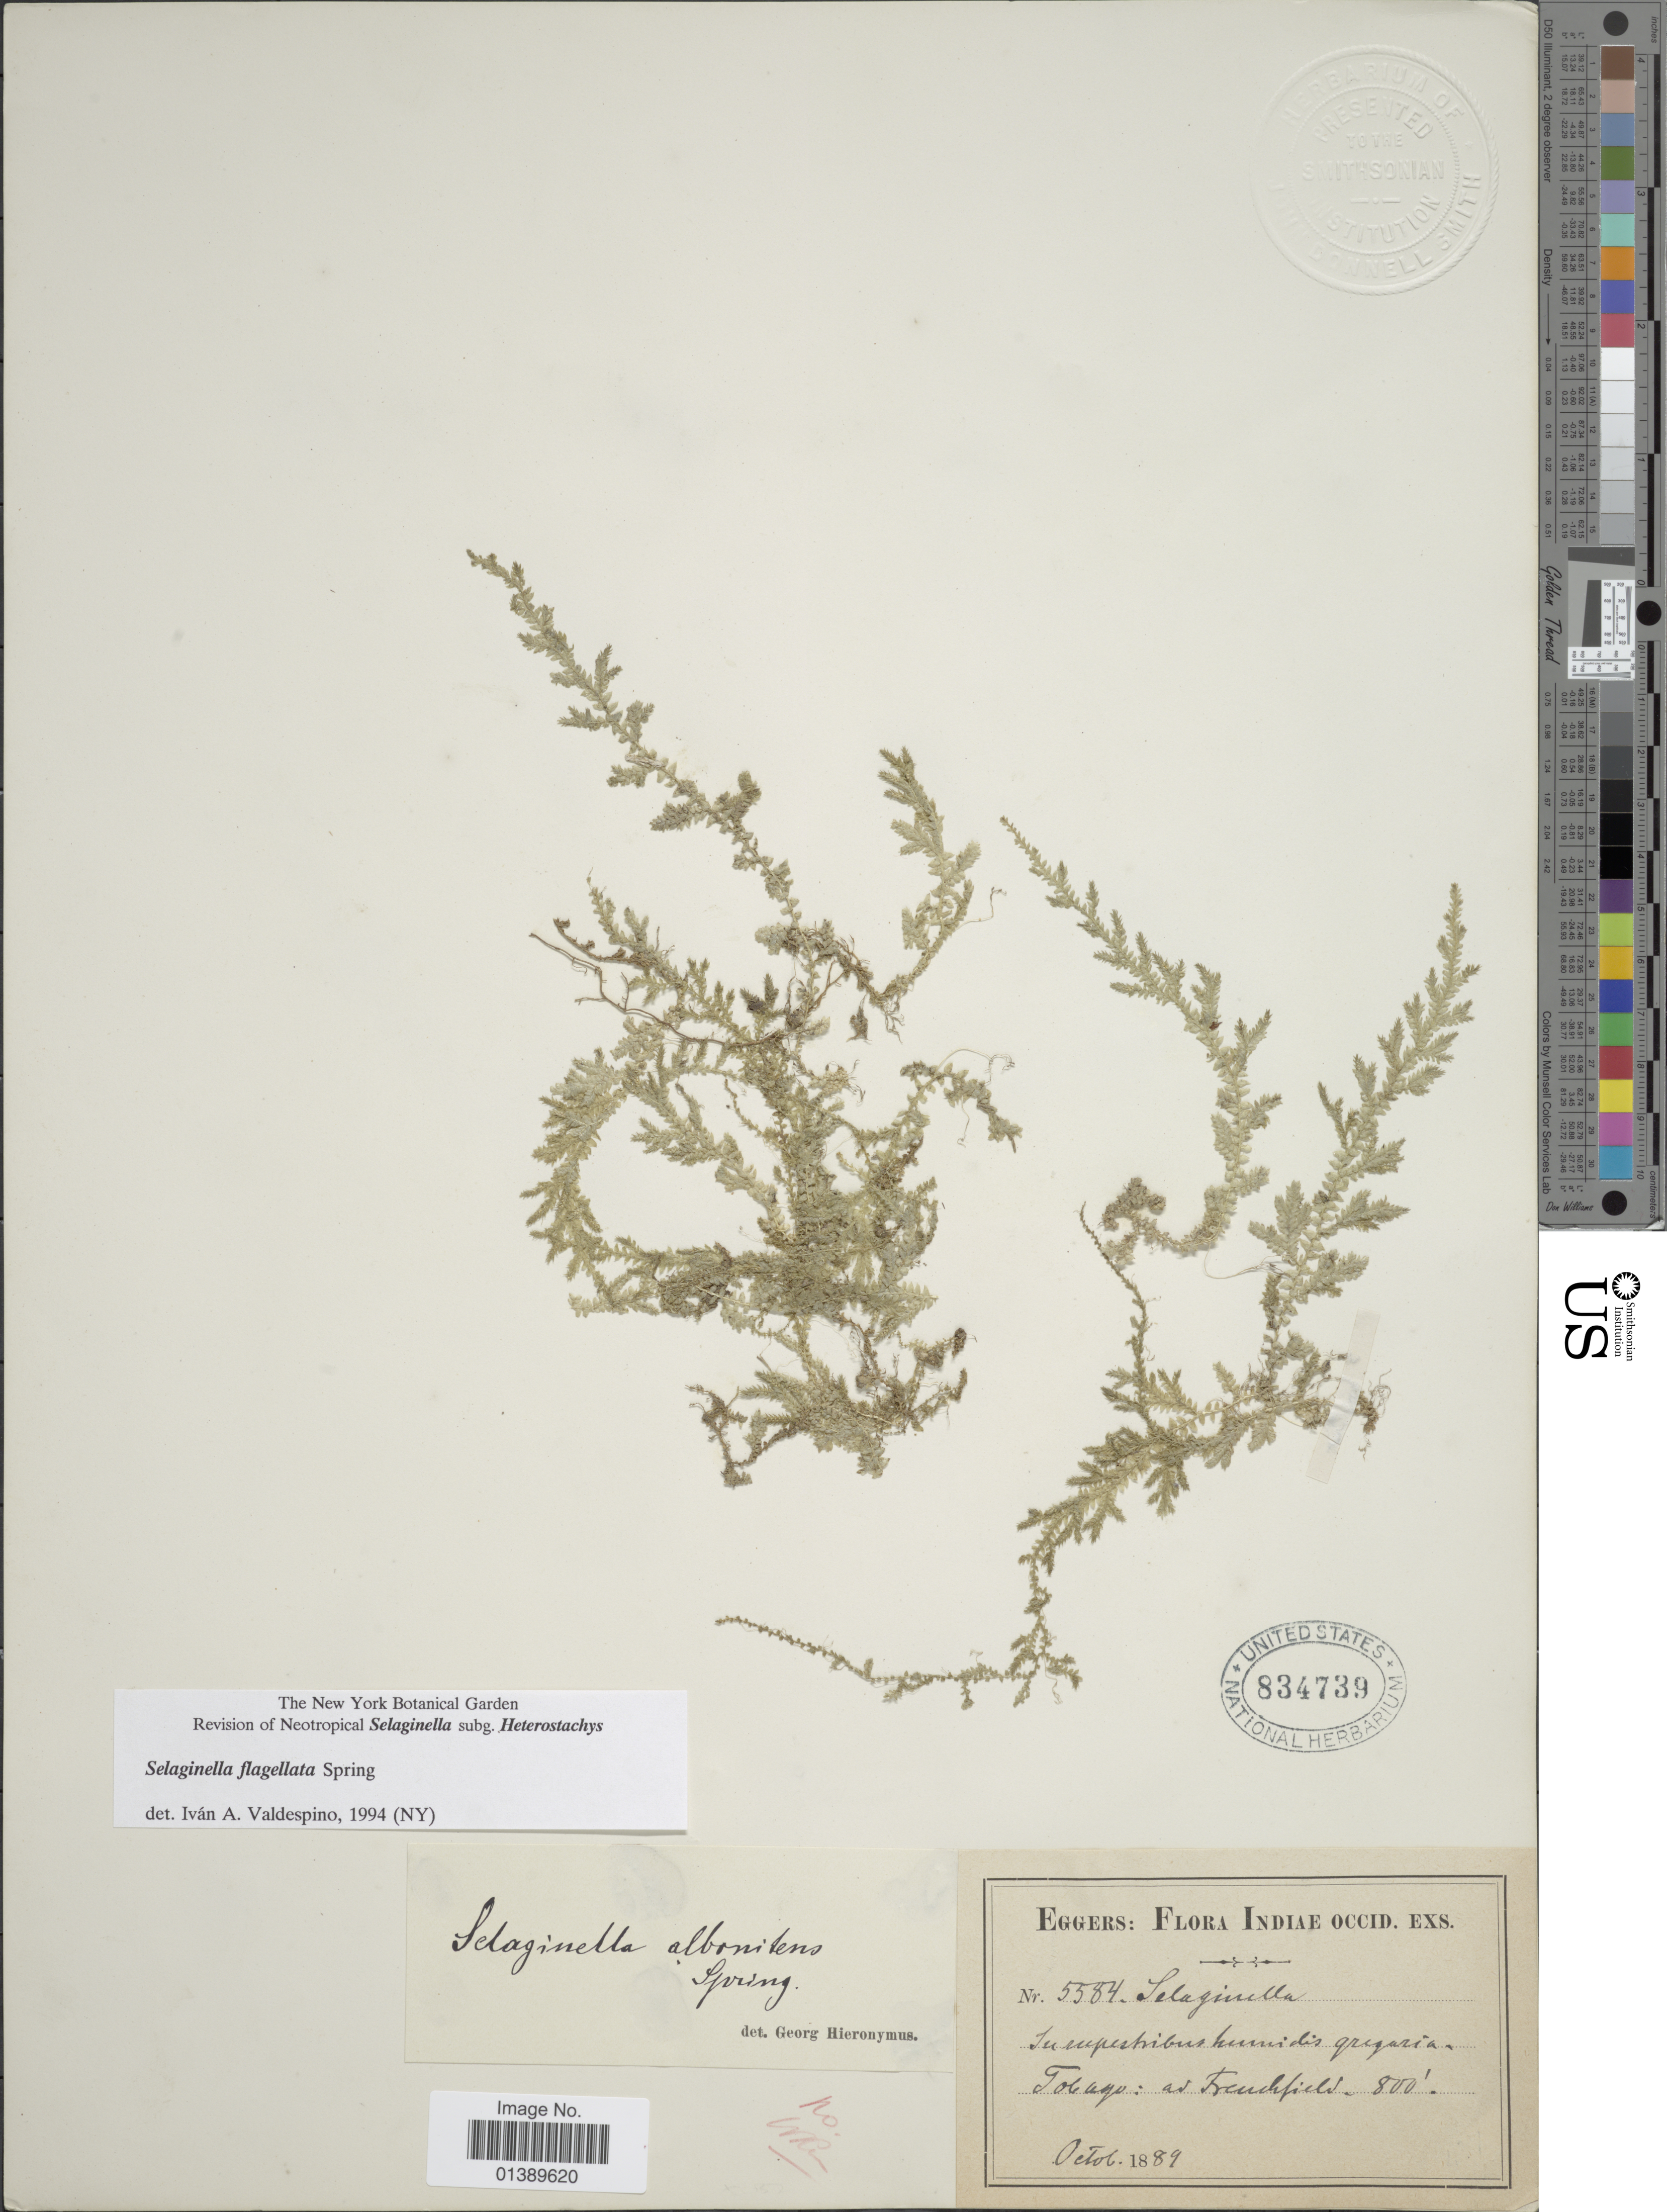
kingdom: Plantae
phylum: Tracheophyta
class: Lycopodiopsida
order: Selaginellales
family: Selaginellaceae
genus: Selaginella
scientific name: Selaginella flagellata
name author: Spring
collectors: -. Eggers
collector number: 5584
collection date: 1889-10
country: Trinidad and Tobago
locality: Indiae Occid, Tobago: Ad Frenchfield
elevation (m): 244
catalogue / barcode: US 834739